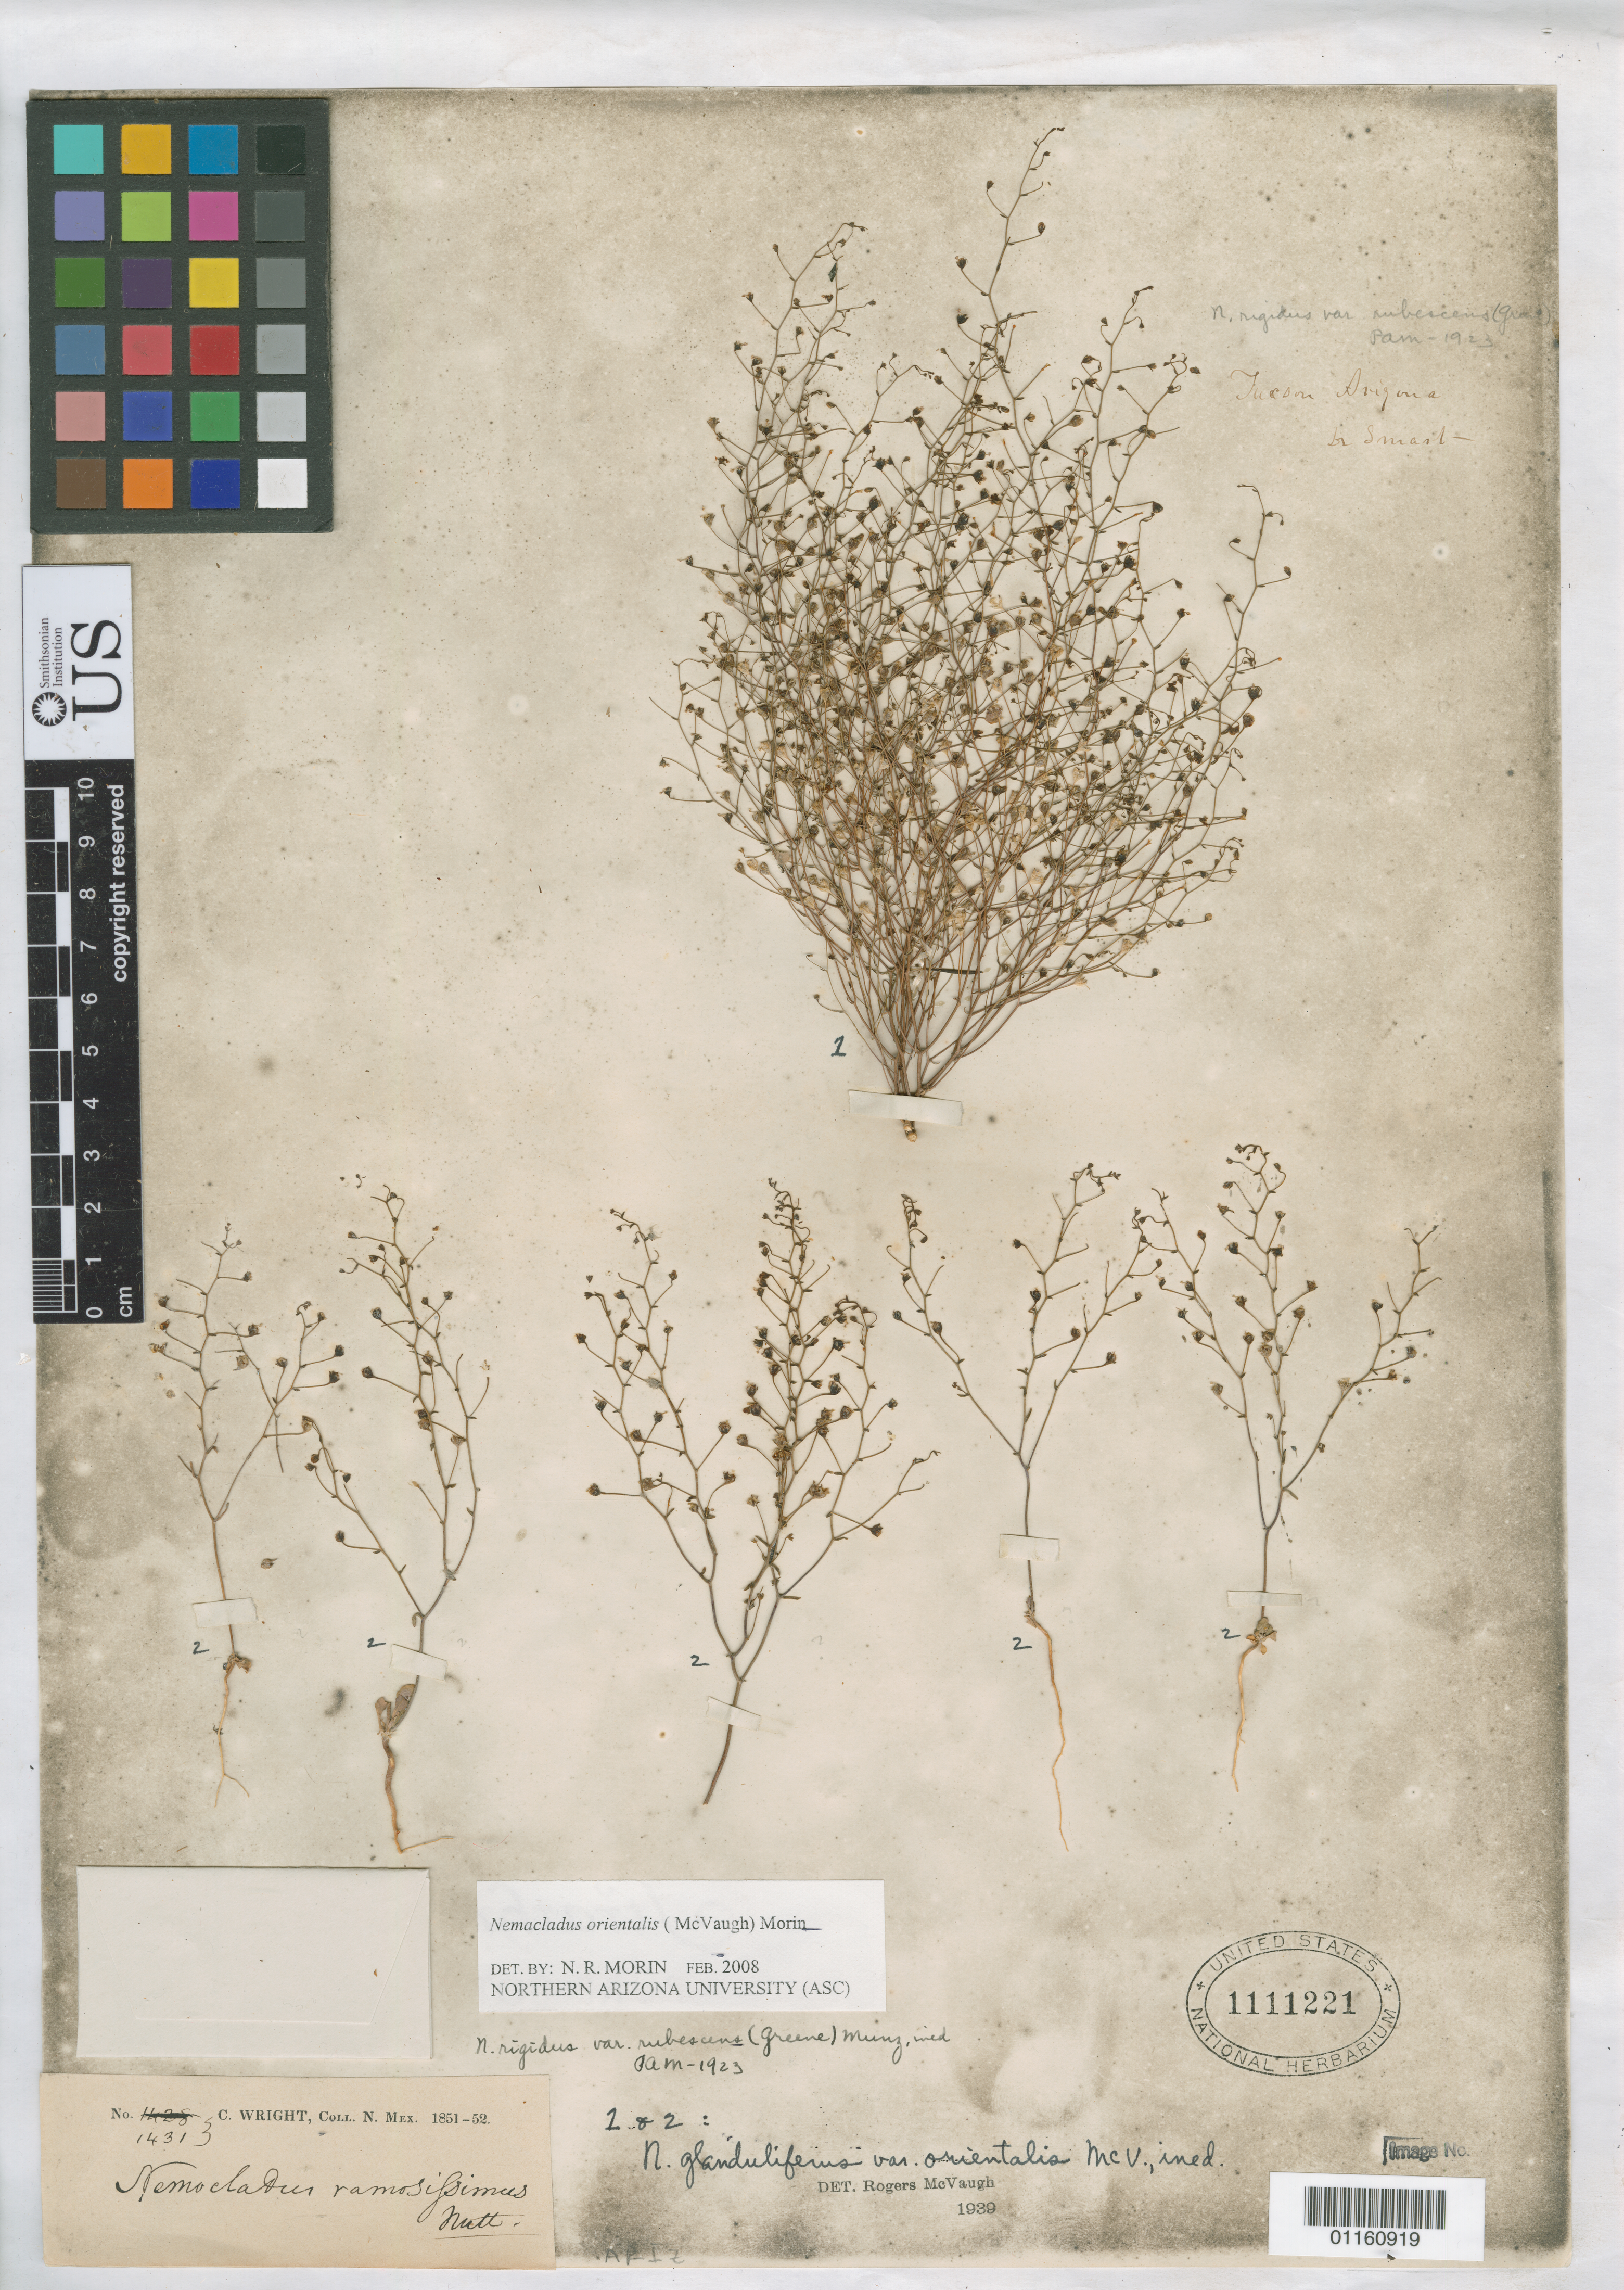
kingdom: Plantae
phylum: Tracheophyta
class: Magnoliopsida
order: Asterales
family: Campanulaceae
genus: Nemacladus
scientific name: Nemacladus orientalis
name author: (McVaugh) Morin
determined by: Morin, N. R., (ASC)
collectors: C. Wright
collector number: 14313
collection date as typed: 1851 to -- --- 1852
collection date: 1851/1852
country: United States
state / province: New Mexico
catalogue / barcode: US 1111221